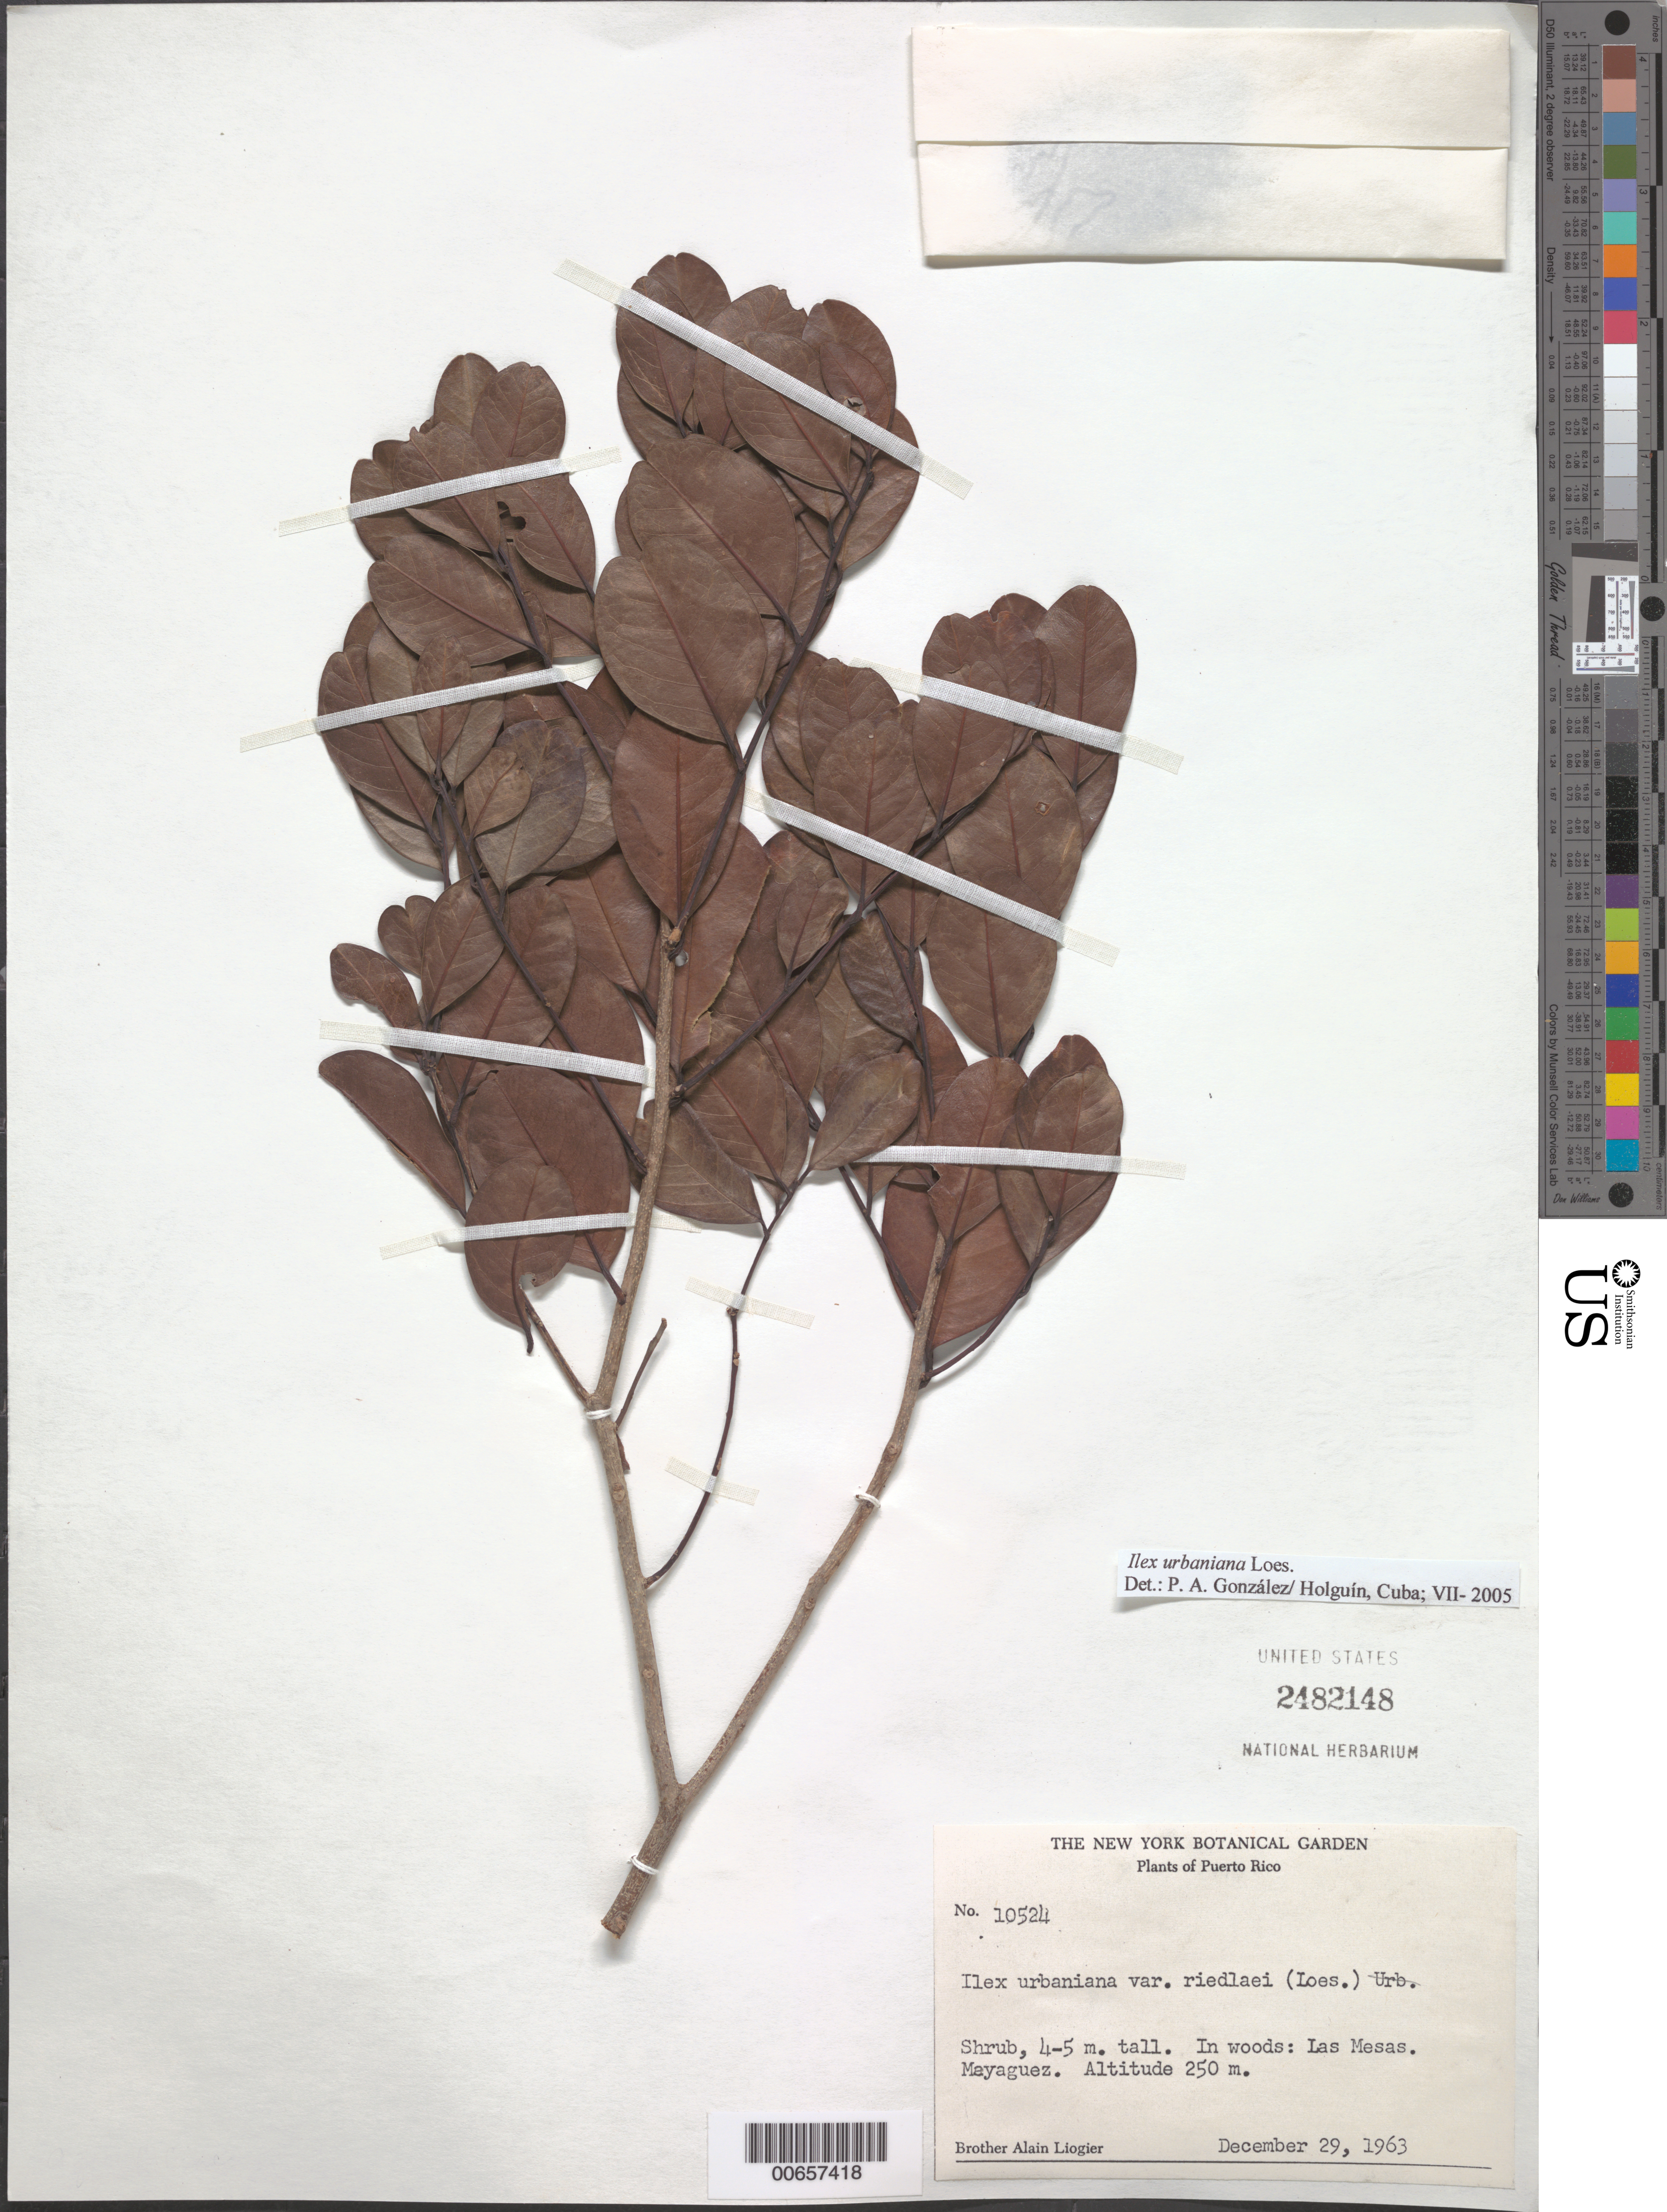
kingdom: Plantae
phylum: Tracheophyta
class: Magnoliopsida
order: Aquifoliales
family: Aquifoliaceae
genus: Ilex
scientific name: Ilex urbaniana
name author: Loes.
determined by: González, P. A.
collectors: A. H. Liogier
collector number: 10524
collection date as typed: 29 Dec 1963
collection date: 1963-12-29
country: Puerto Rico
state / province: Mayagüez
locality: Las Mesas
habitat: In woods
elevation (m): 250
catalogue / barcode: US 2482148